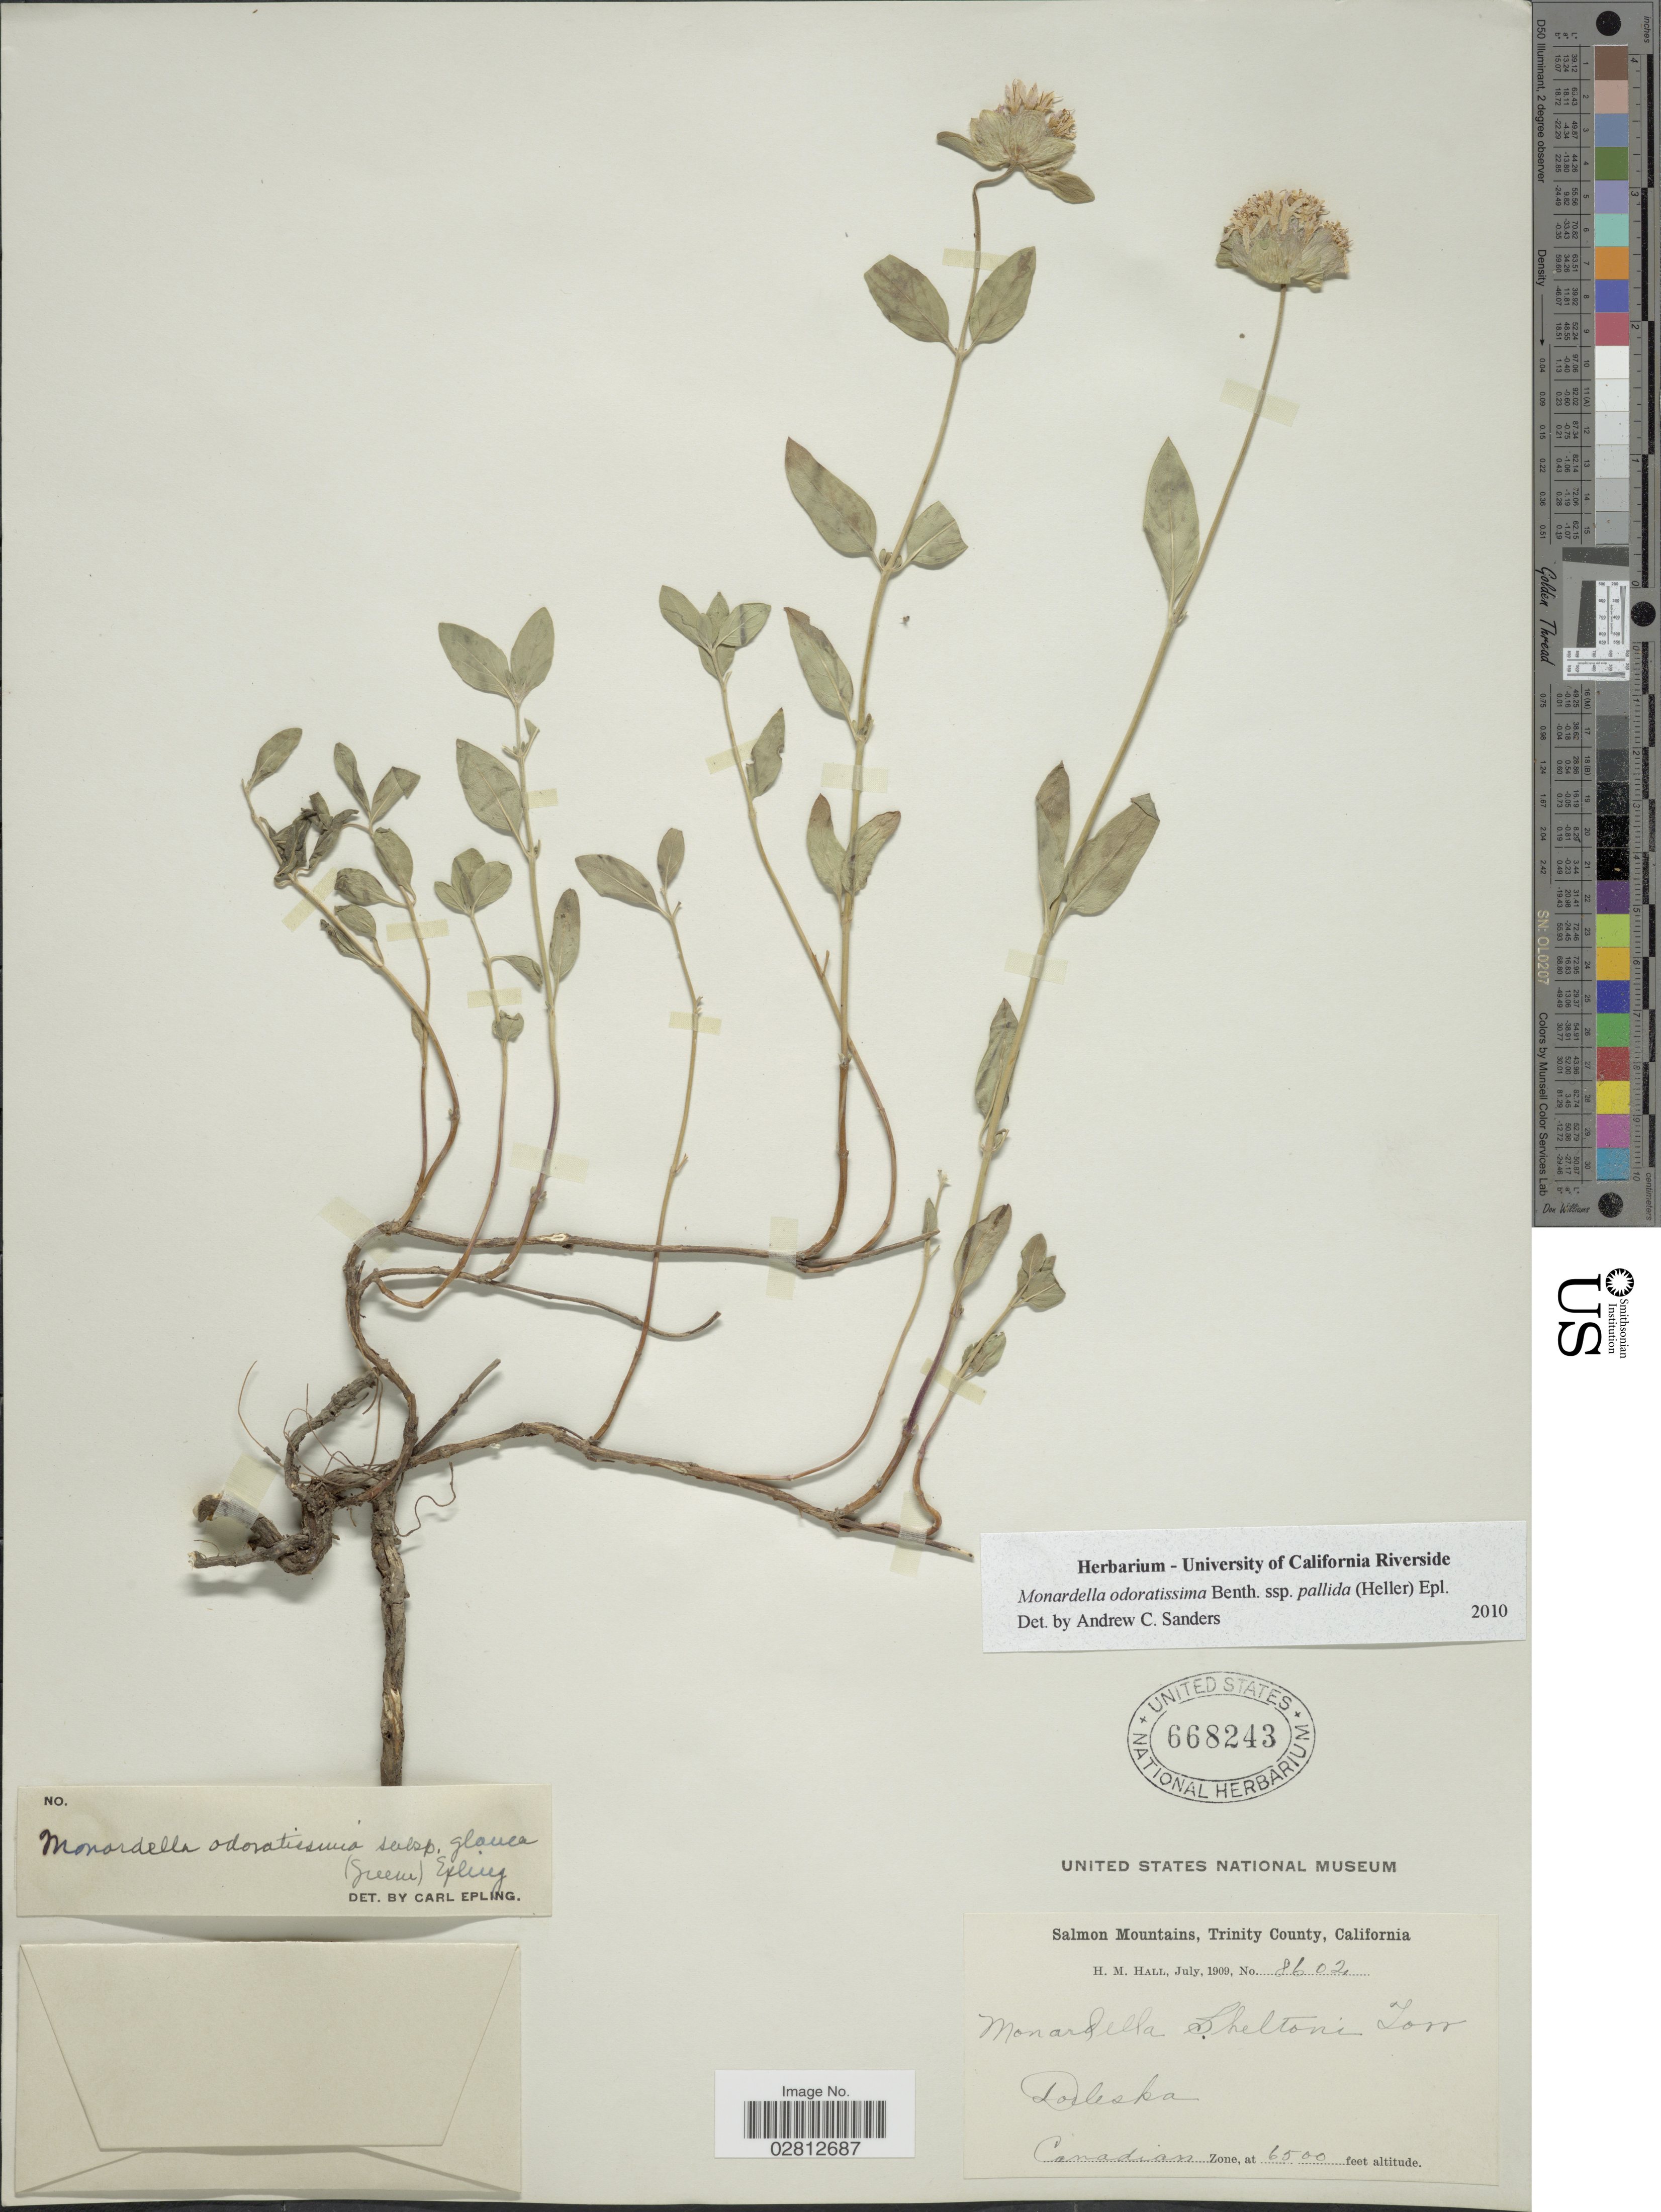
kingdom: Plantae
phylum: Tracheophyta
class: Magnoliopsida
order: Lamiales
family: Lamiaceae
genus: Monardella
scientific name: Monardella odoratissima subsp. pallida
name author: (A. Heller) Epling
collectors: H. M. Hall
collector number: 8602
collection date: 1909-07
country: United States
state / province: California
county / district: Trinity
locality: Salmon Mountains, Trinity County, Dorleska, Canadian Zone.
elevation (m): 1981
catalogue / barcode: US 668243